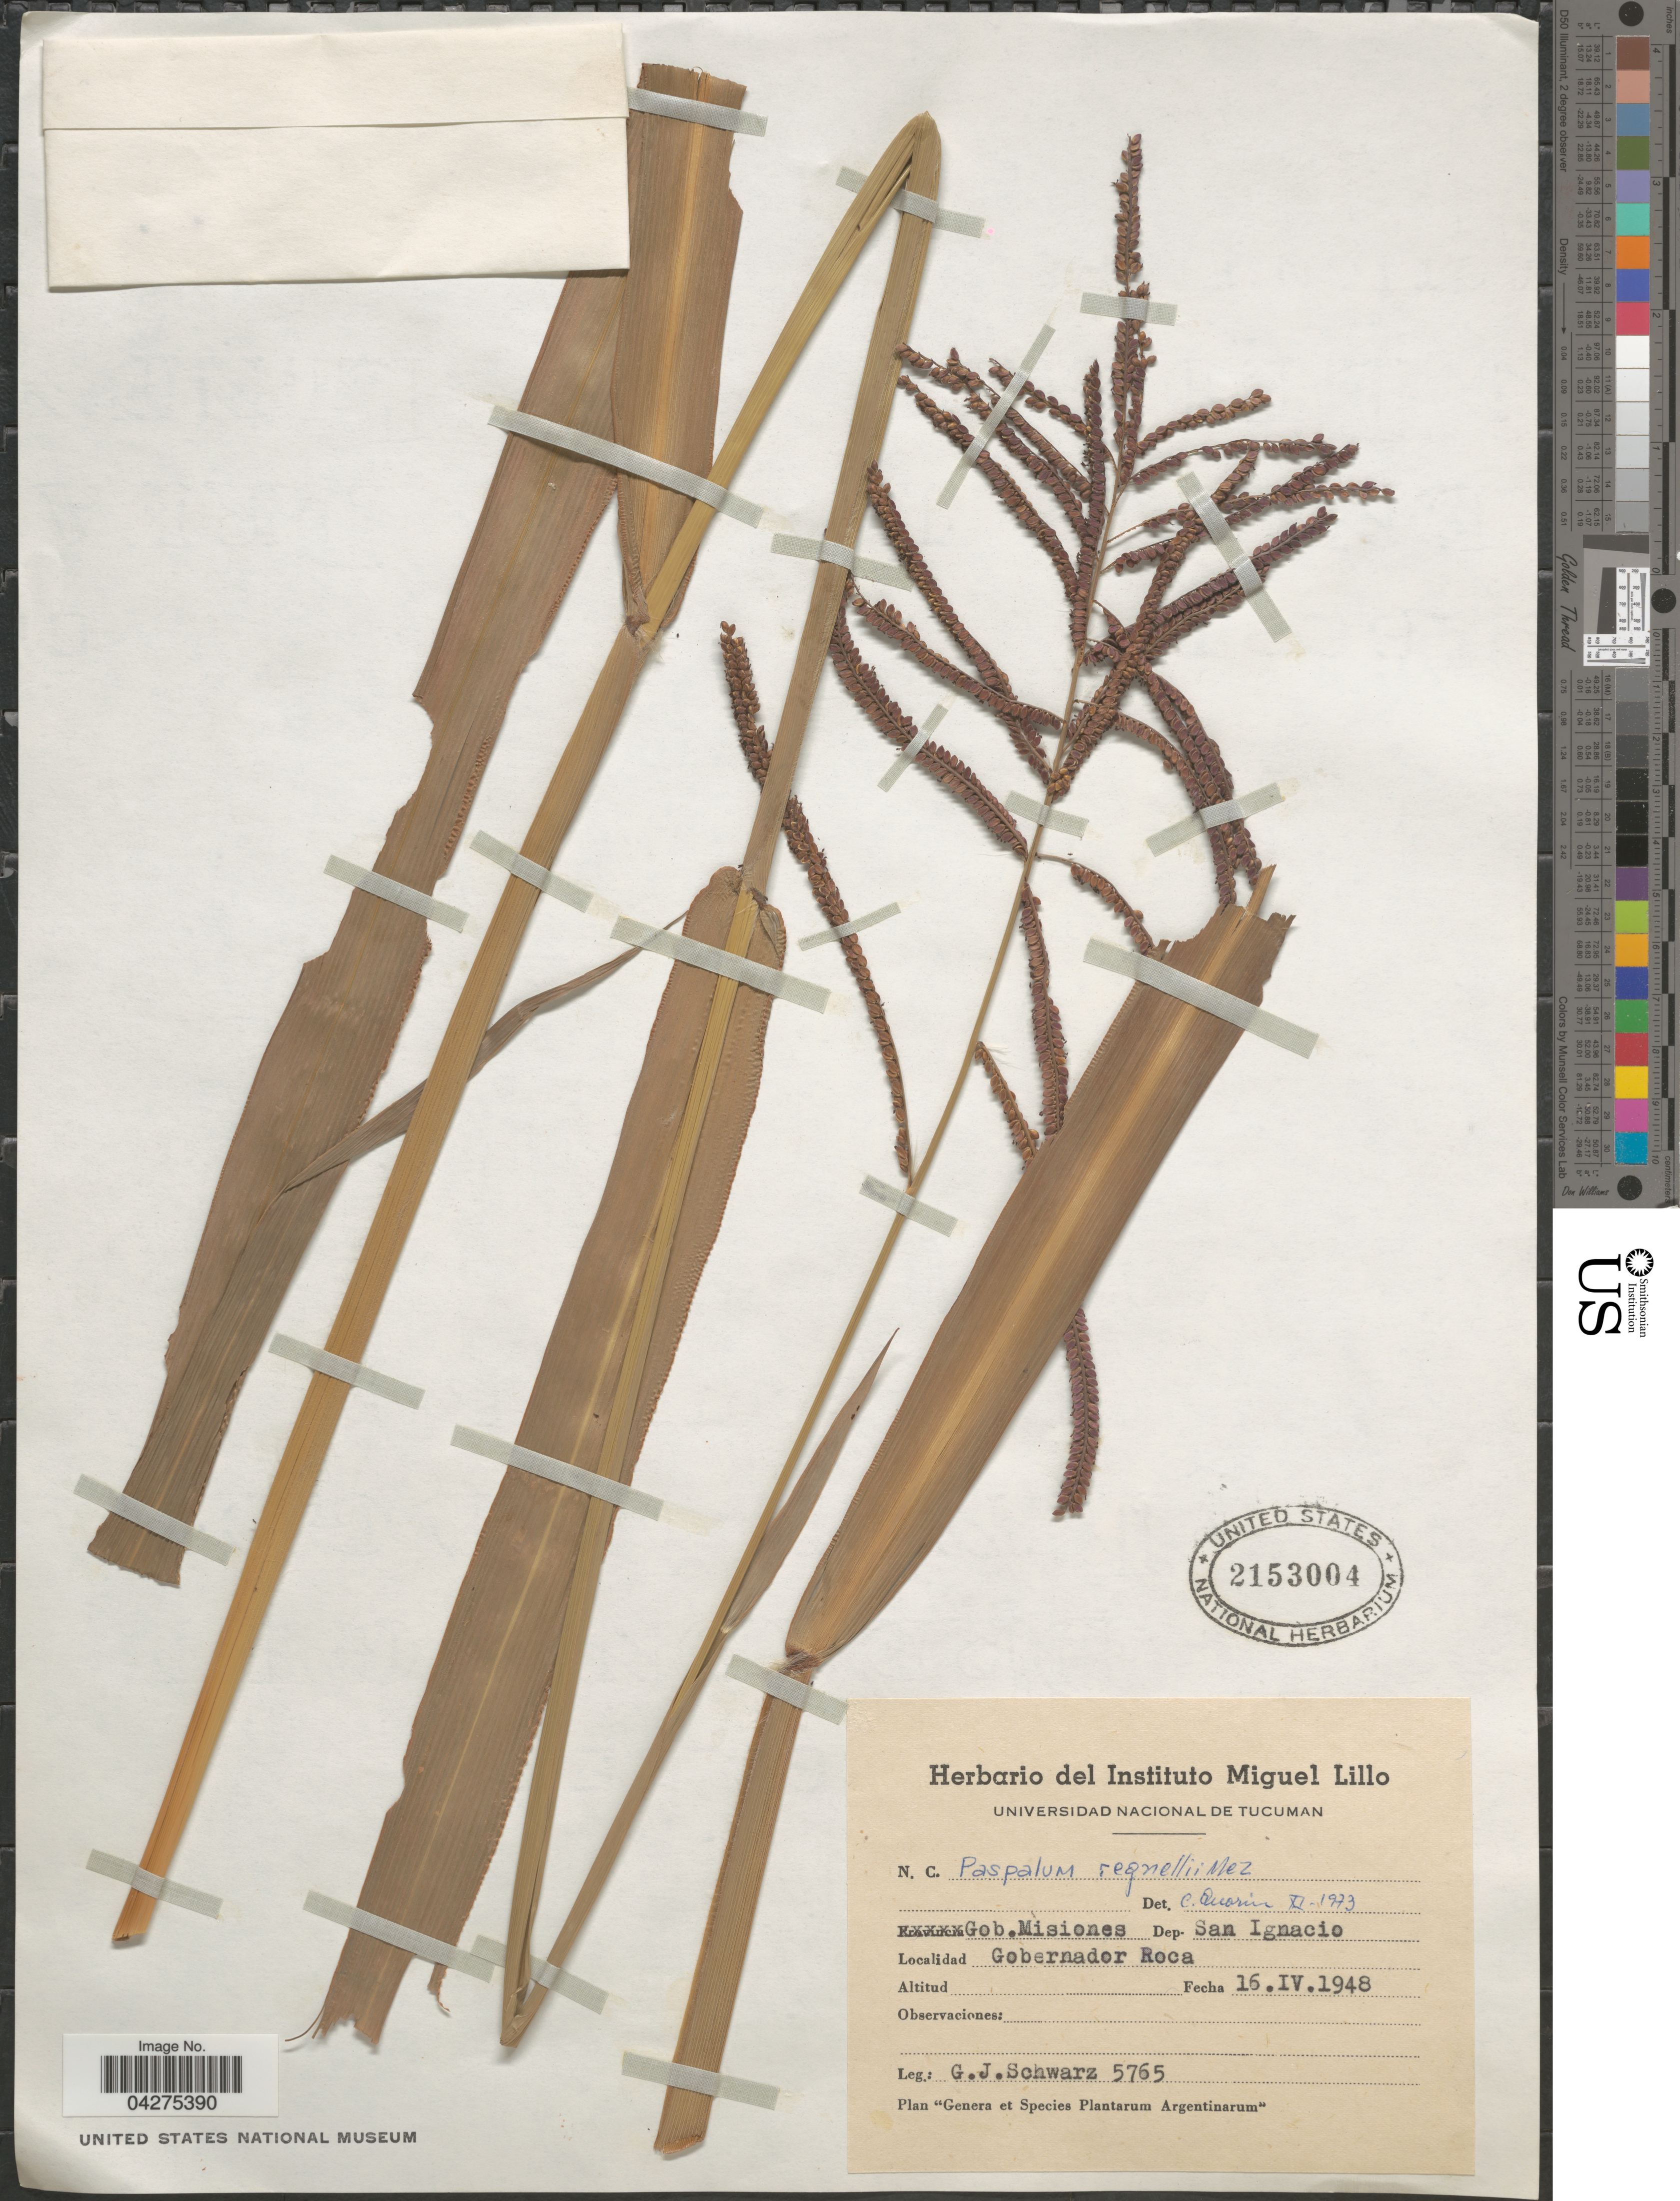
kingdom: Plantae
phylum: Tracheophyta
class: Liliopsida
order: Poales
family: Poaceae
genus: Paspalum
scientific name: Paspalum regnellii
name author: Mez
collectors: G. J. Schwarz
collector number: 5765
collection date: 1948-04-16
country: Argentina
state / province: Misiones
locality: Gob. Misiones. Dep. San Ignacio. Gobernador Roca.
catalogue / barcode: US 2153004